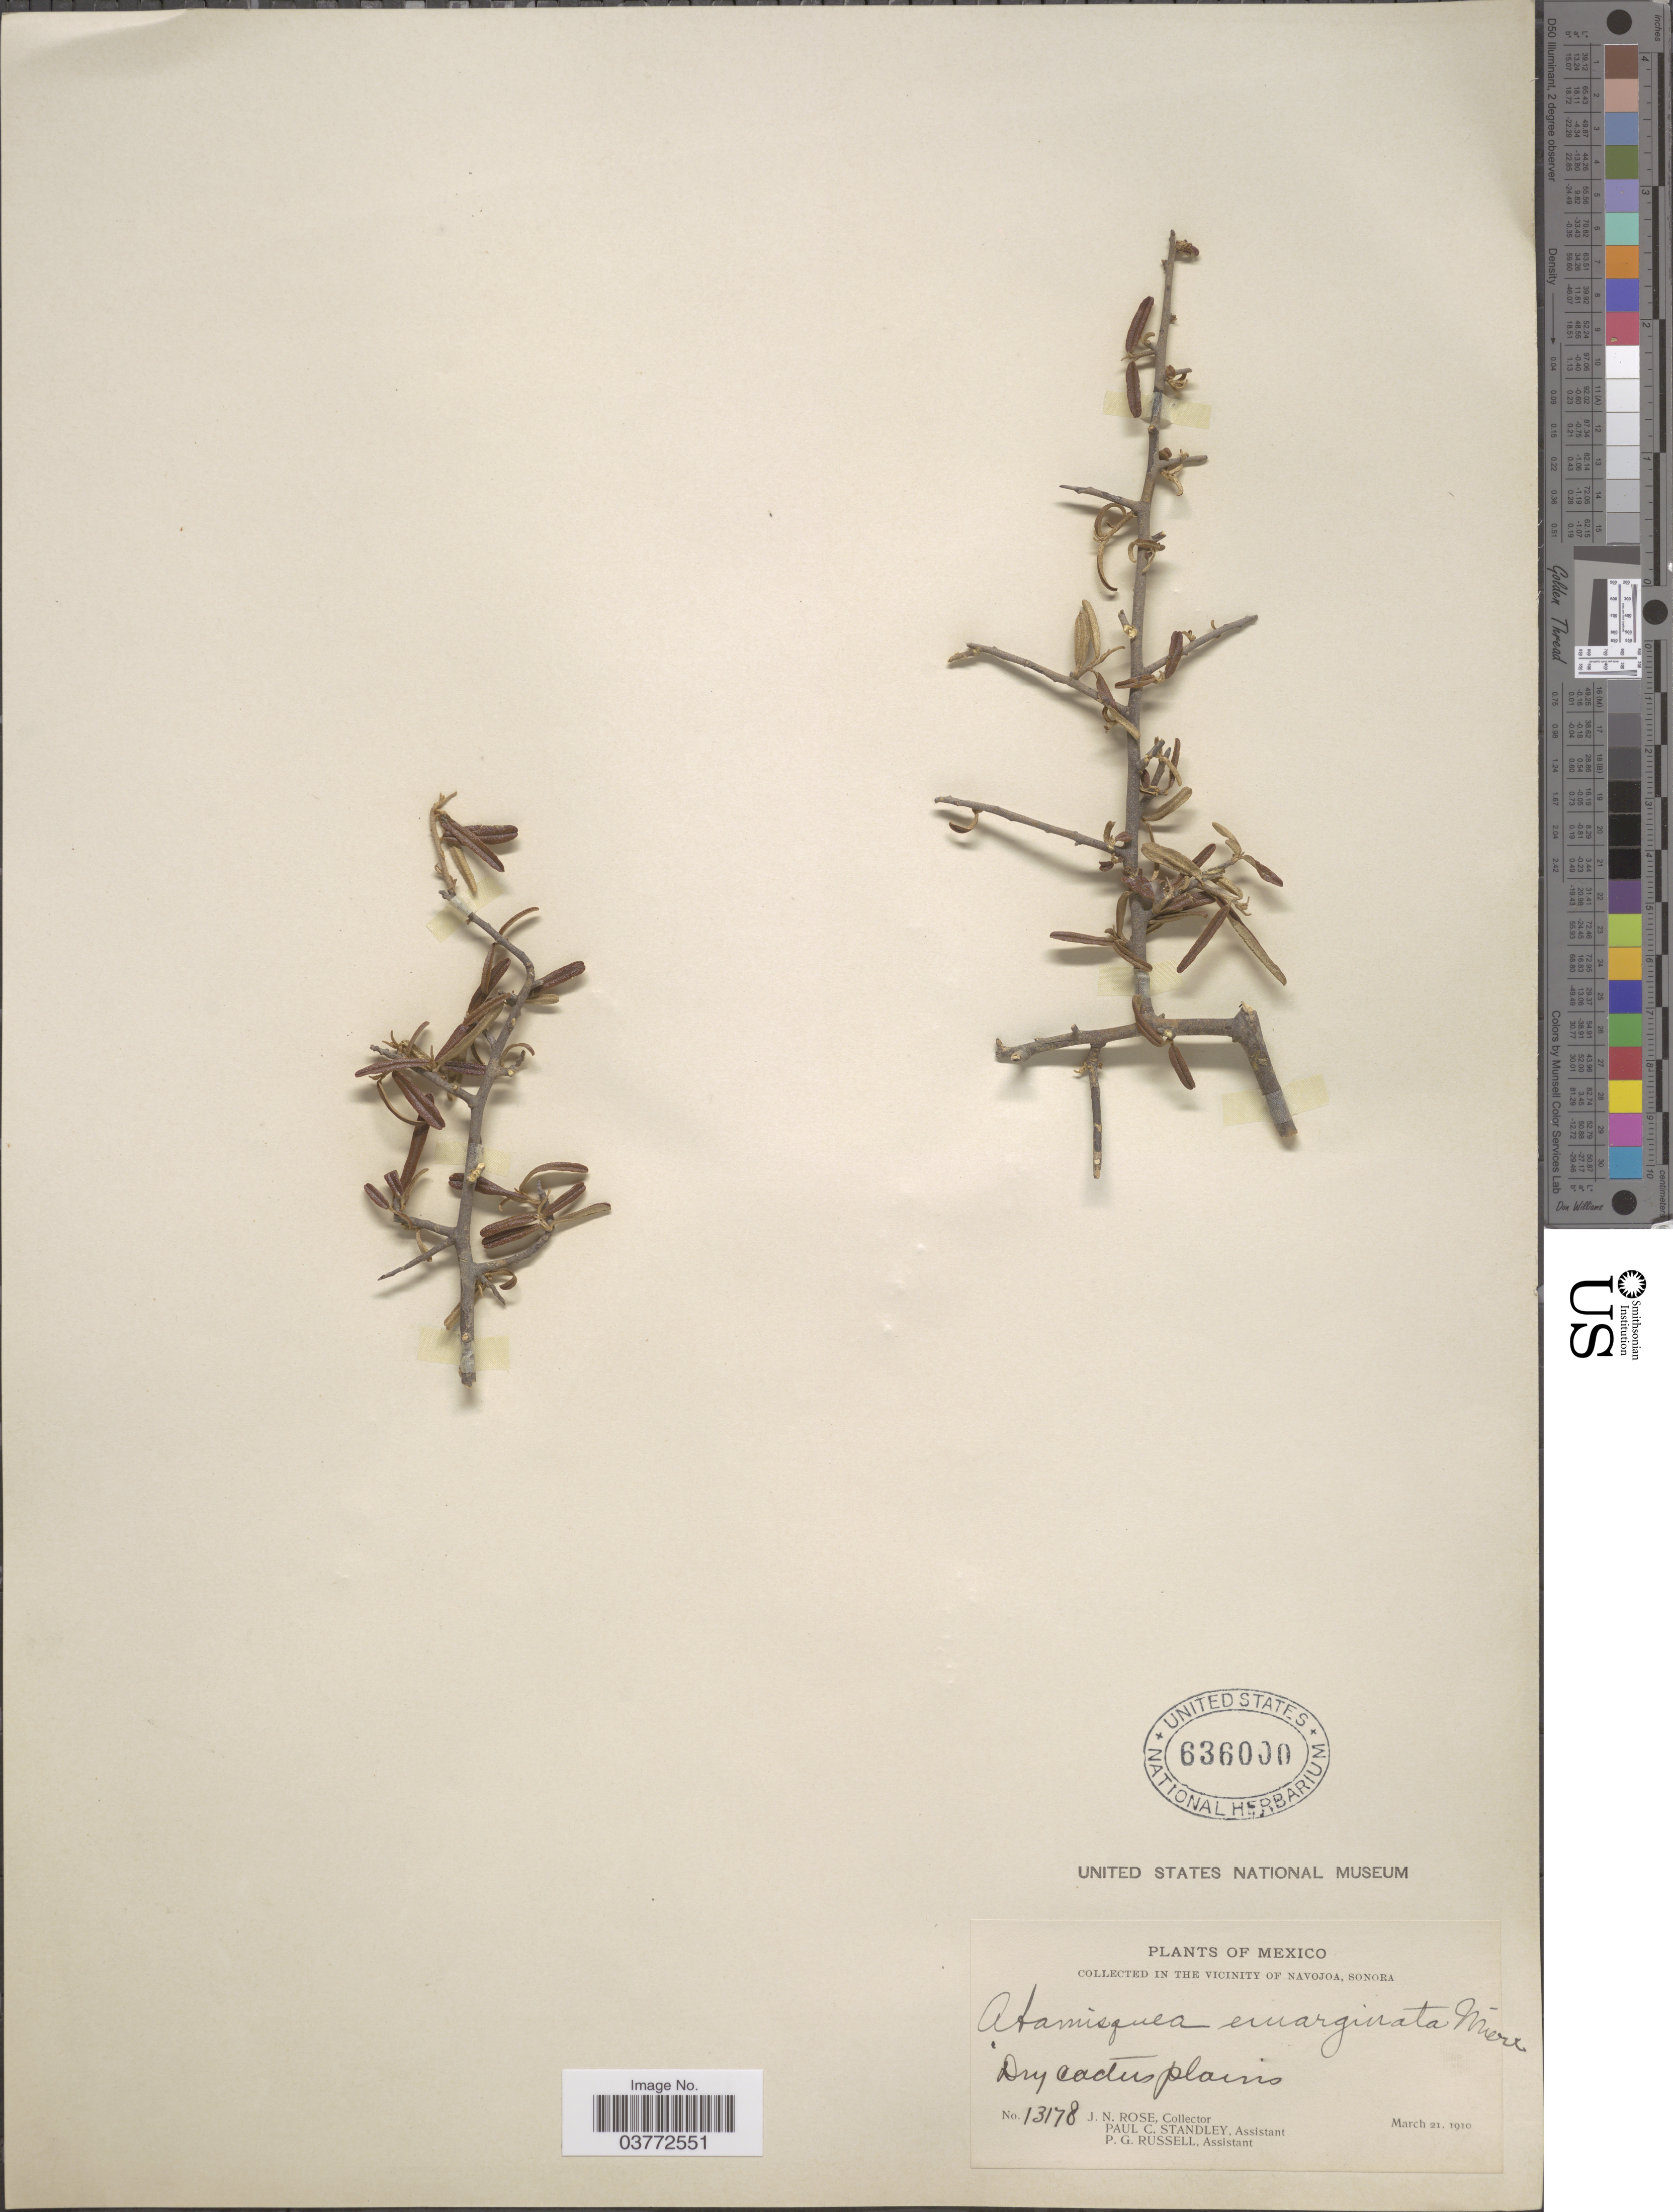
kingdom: Plantae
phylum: Tracheophyta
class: Magnoliopsida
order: Brassicales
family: Capparaceae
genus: Atamisquea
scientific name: Atamisquea emarginata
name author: Miers ex Hook. & Arn.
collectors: J. N. Rose, P. C. Standley & P. G. Russell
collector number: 13178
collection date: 1910-03-21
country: Mexico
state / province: Sonora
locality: In The Vicinity of Navojoa.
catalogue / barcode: US 636000